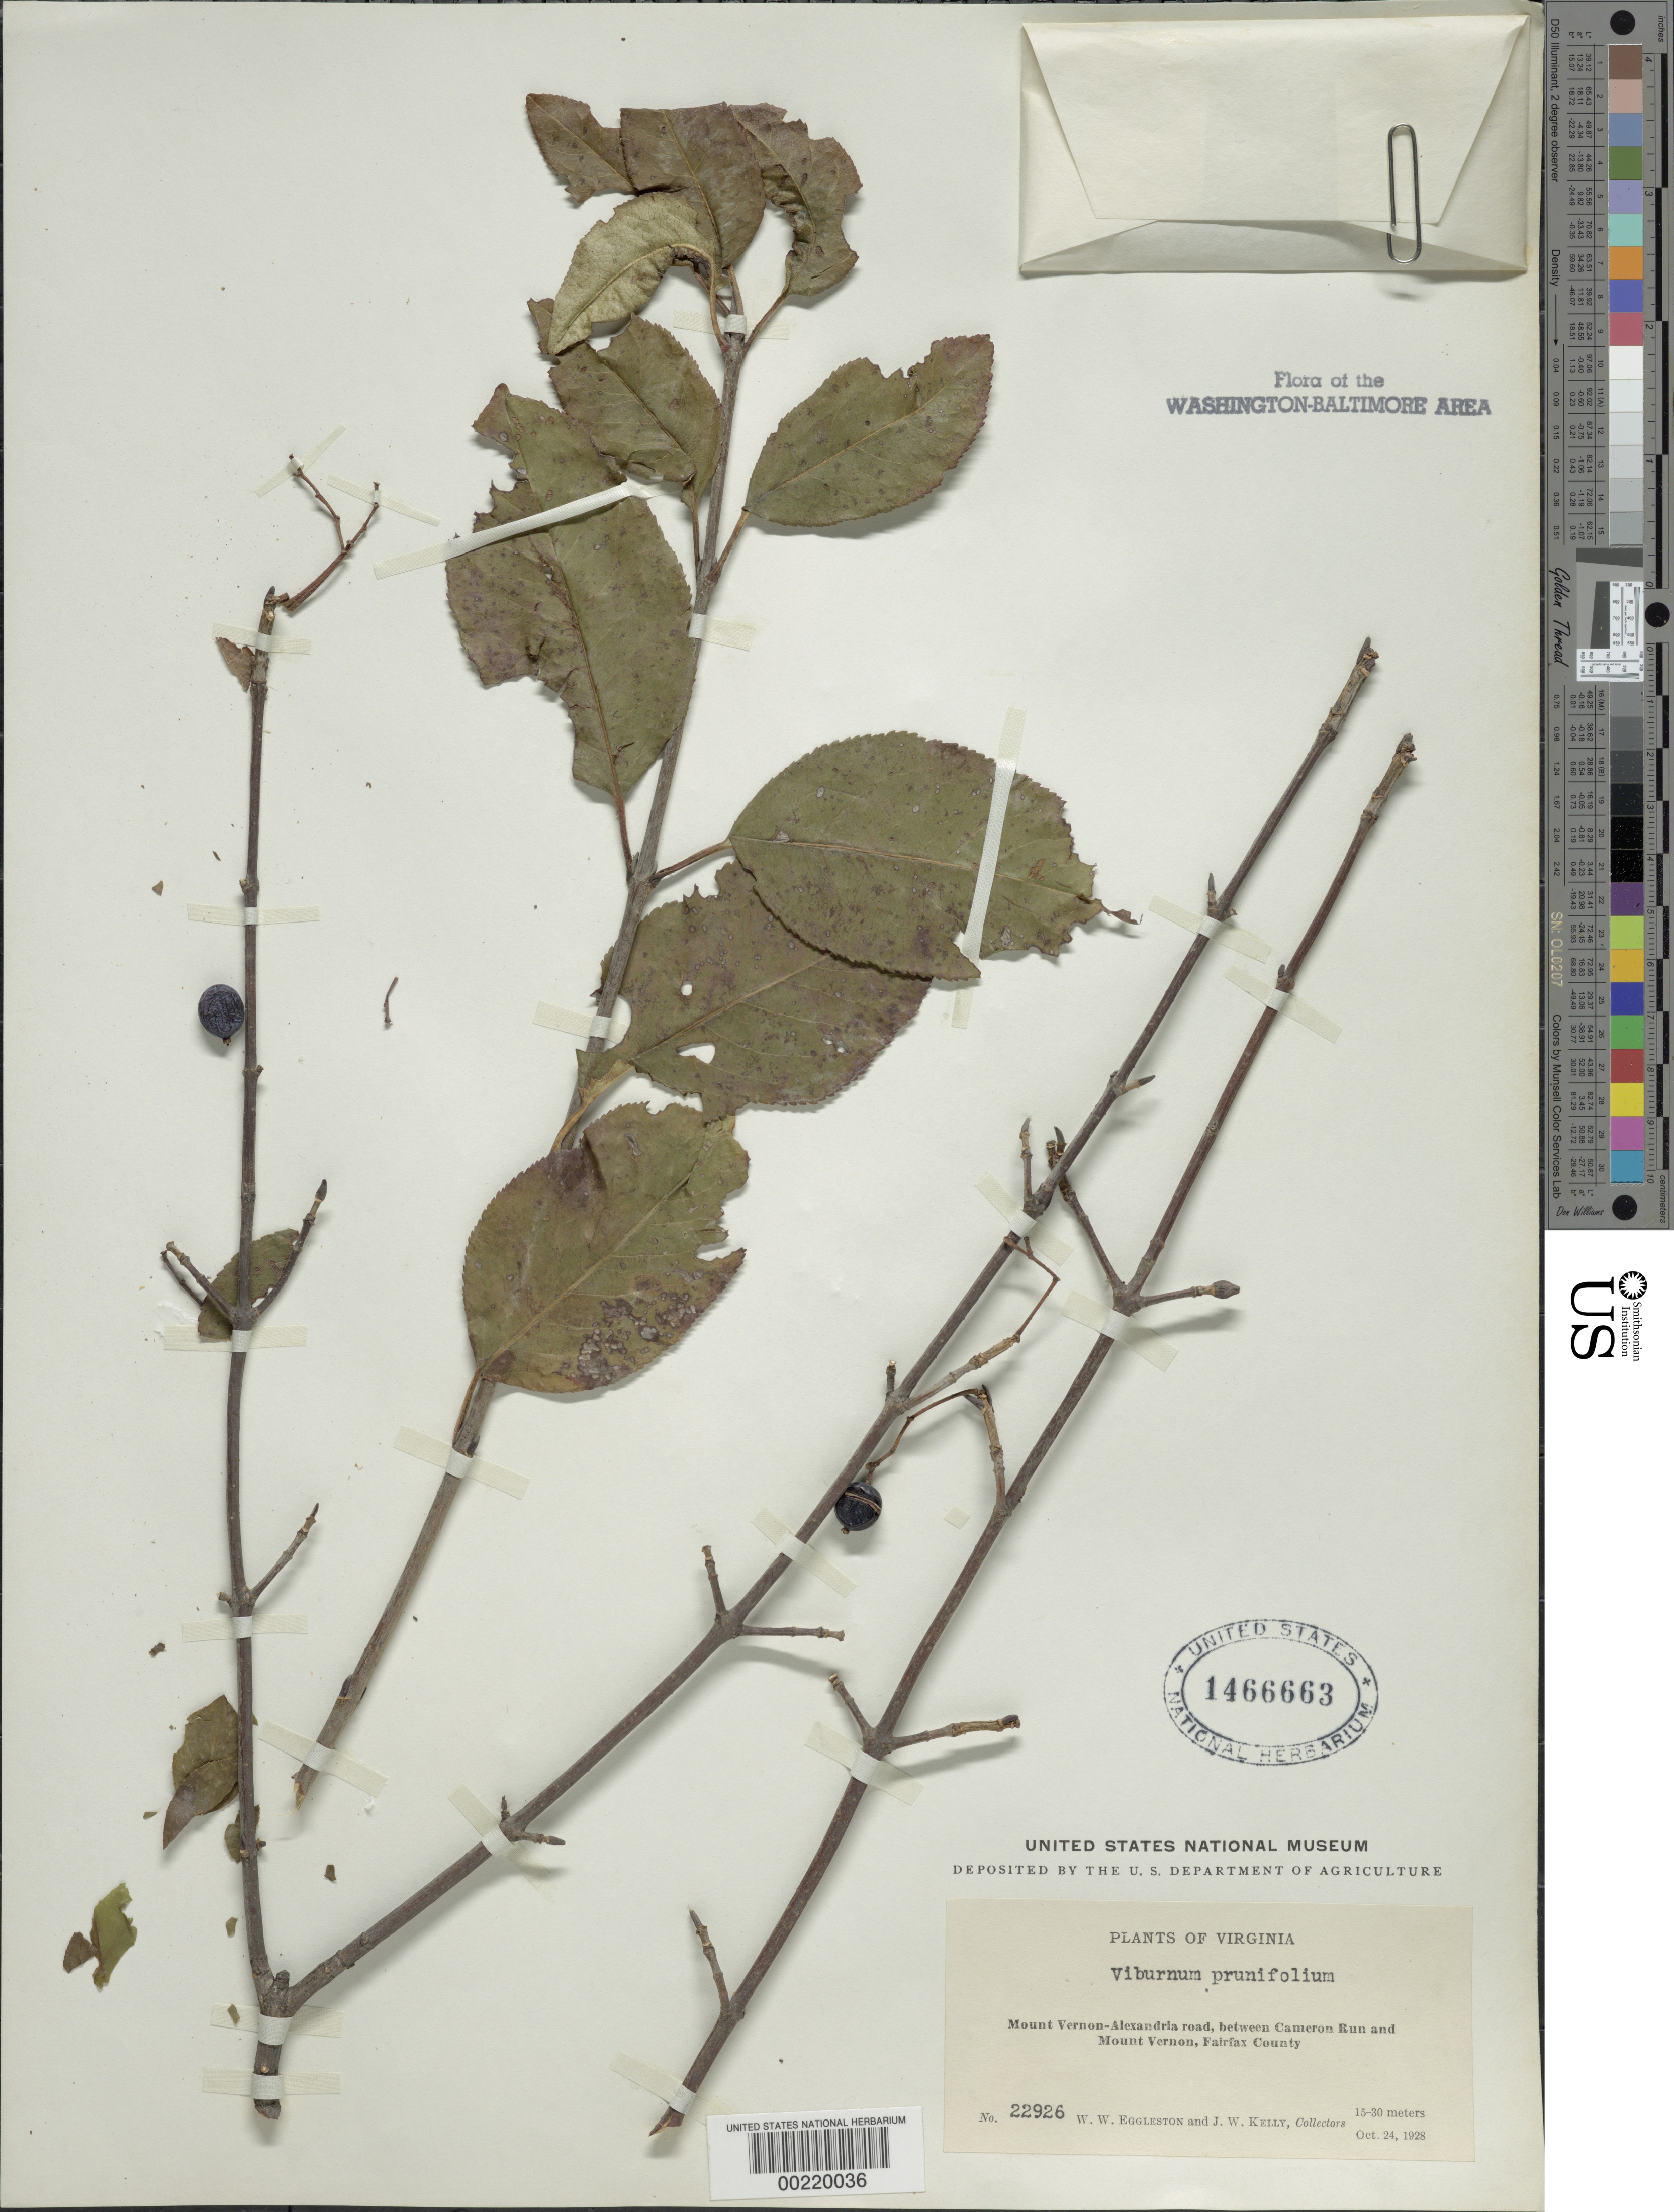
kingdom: Plantae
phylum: Tracheophyta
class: Magnoliopsida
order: Dipsacales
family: Viburnaceae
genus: Viburnum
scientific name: Viburnum prunifolium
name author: L.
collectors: W. W. Eggleston & J. Kelly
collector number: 22926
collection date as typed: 24 Oct 1928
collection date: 1928-10-24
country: United States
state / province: Virginia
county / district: Fairfax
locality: N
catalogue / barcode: US 1466663